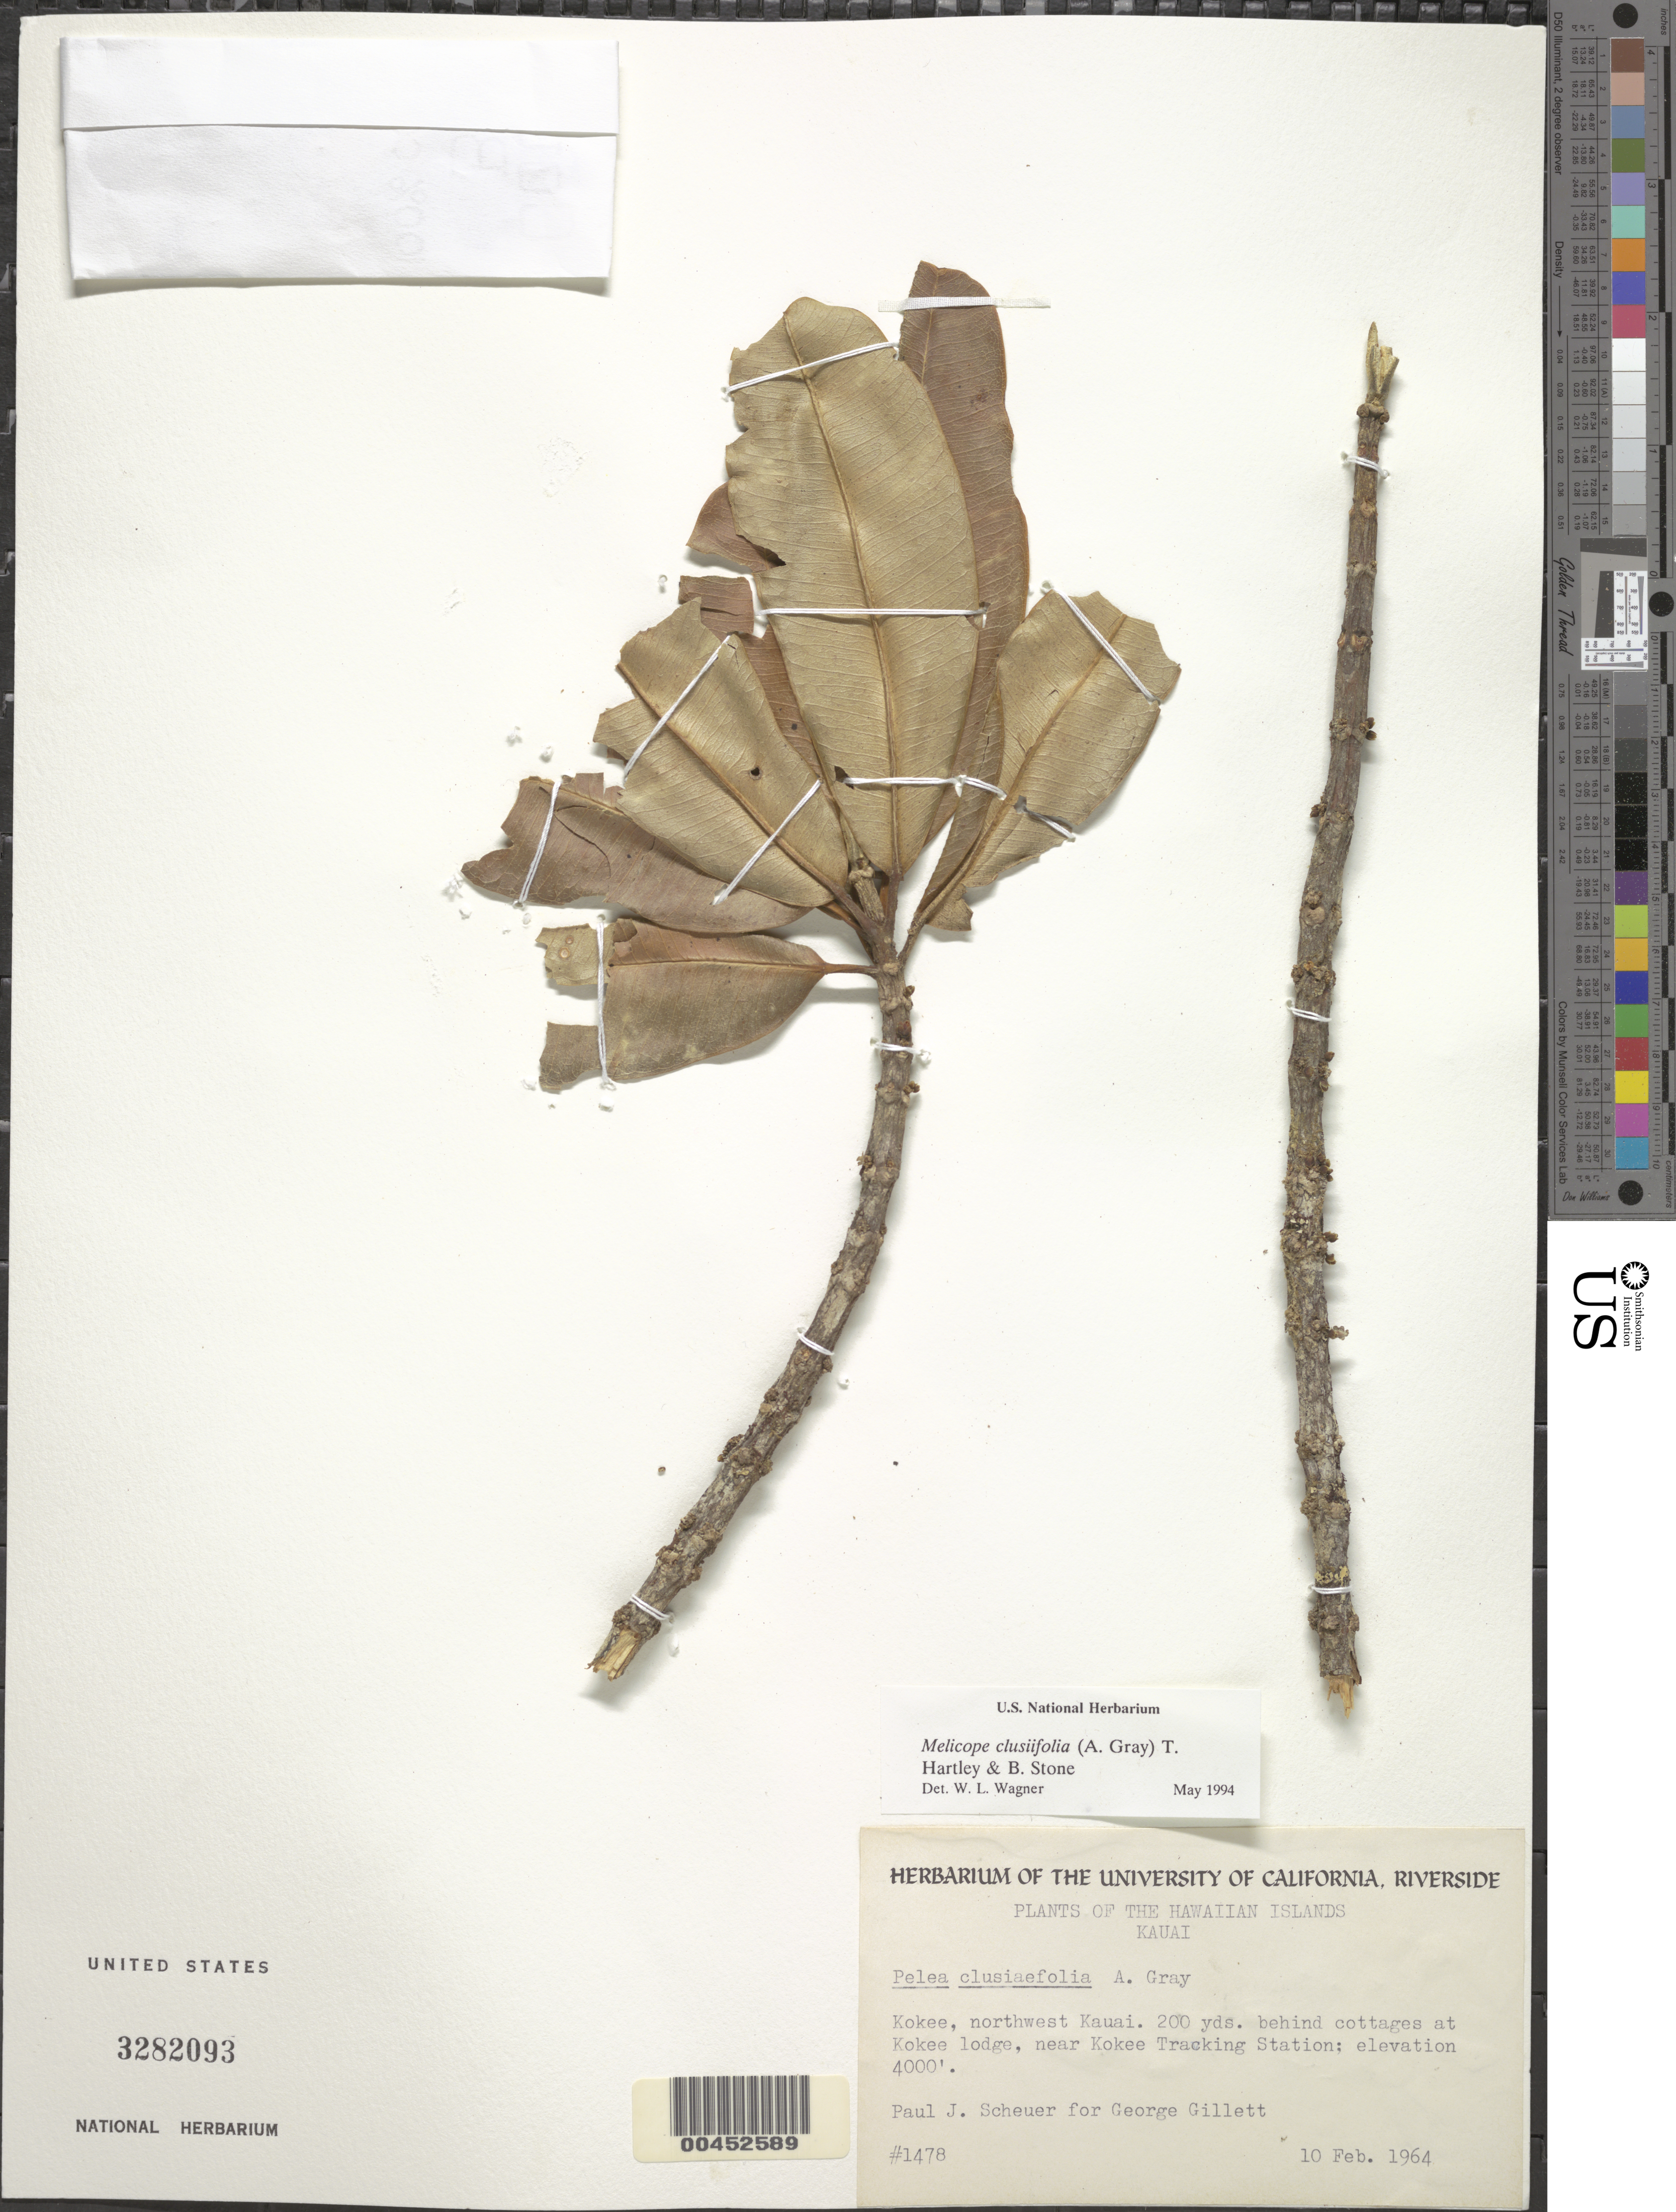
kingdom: Plantae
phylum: Tracheophyta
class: Magnoliopsida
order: Sapindales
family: Rutaceae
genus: Melicope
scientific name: Melicope clusiifolia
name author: (A. Gray) T.G. Hartley & B.C. Stone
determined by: Wagner, W. L., (BOT), Smithsonian Institution - National Museum of Natural History (UNITED STATES)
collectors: P. Scheuer & G. Gillett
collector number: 1478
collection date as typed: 10 Feb 1964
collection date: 1964-02-10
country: United States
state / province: Hawaii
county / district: Kauai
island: Kaua'i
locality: Kokee, northwest Kauai, 200 yds behind cottages at Kokee lodge, near Kokee Tracking Station.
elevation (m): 1219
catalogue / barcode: US 3282093